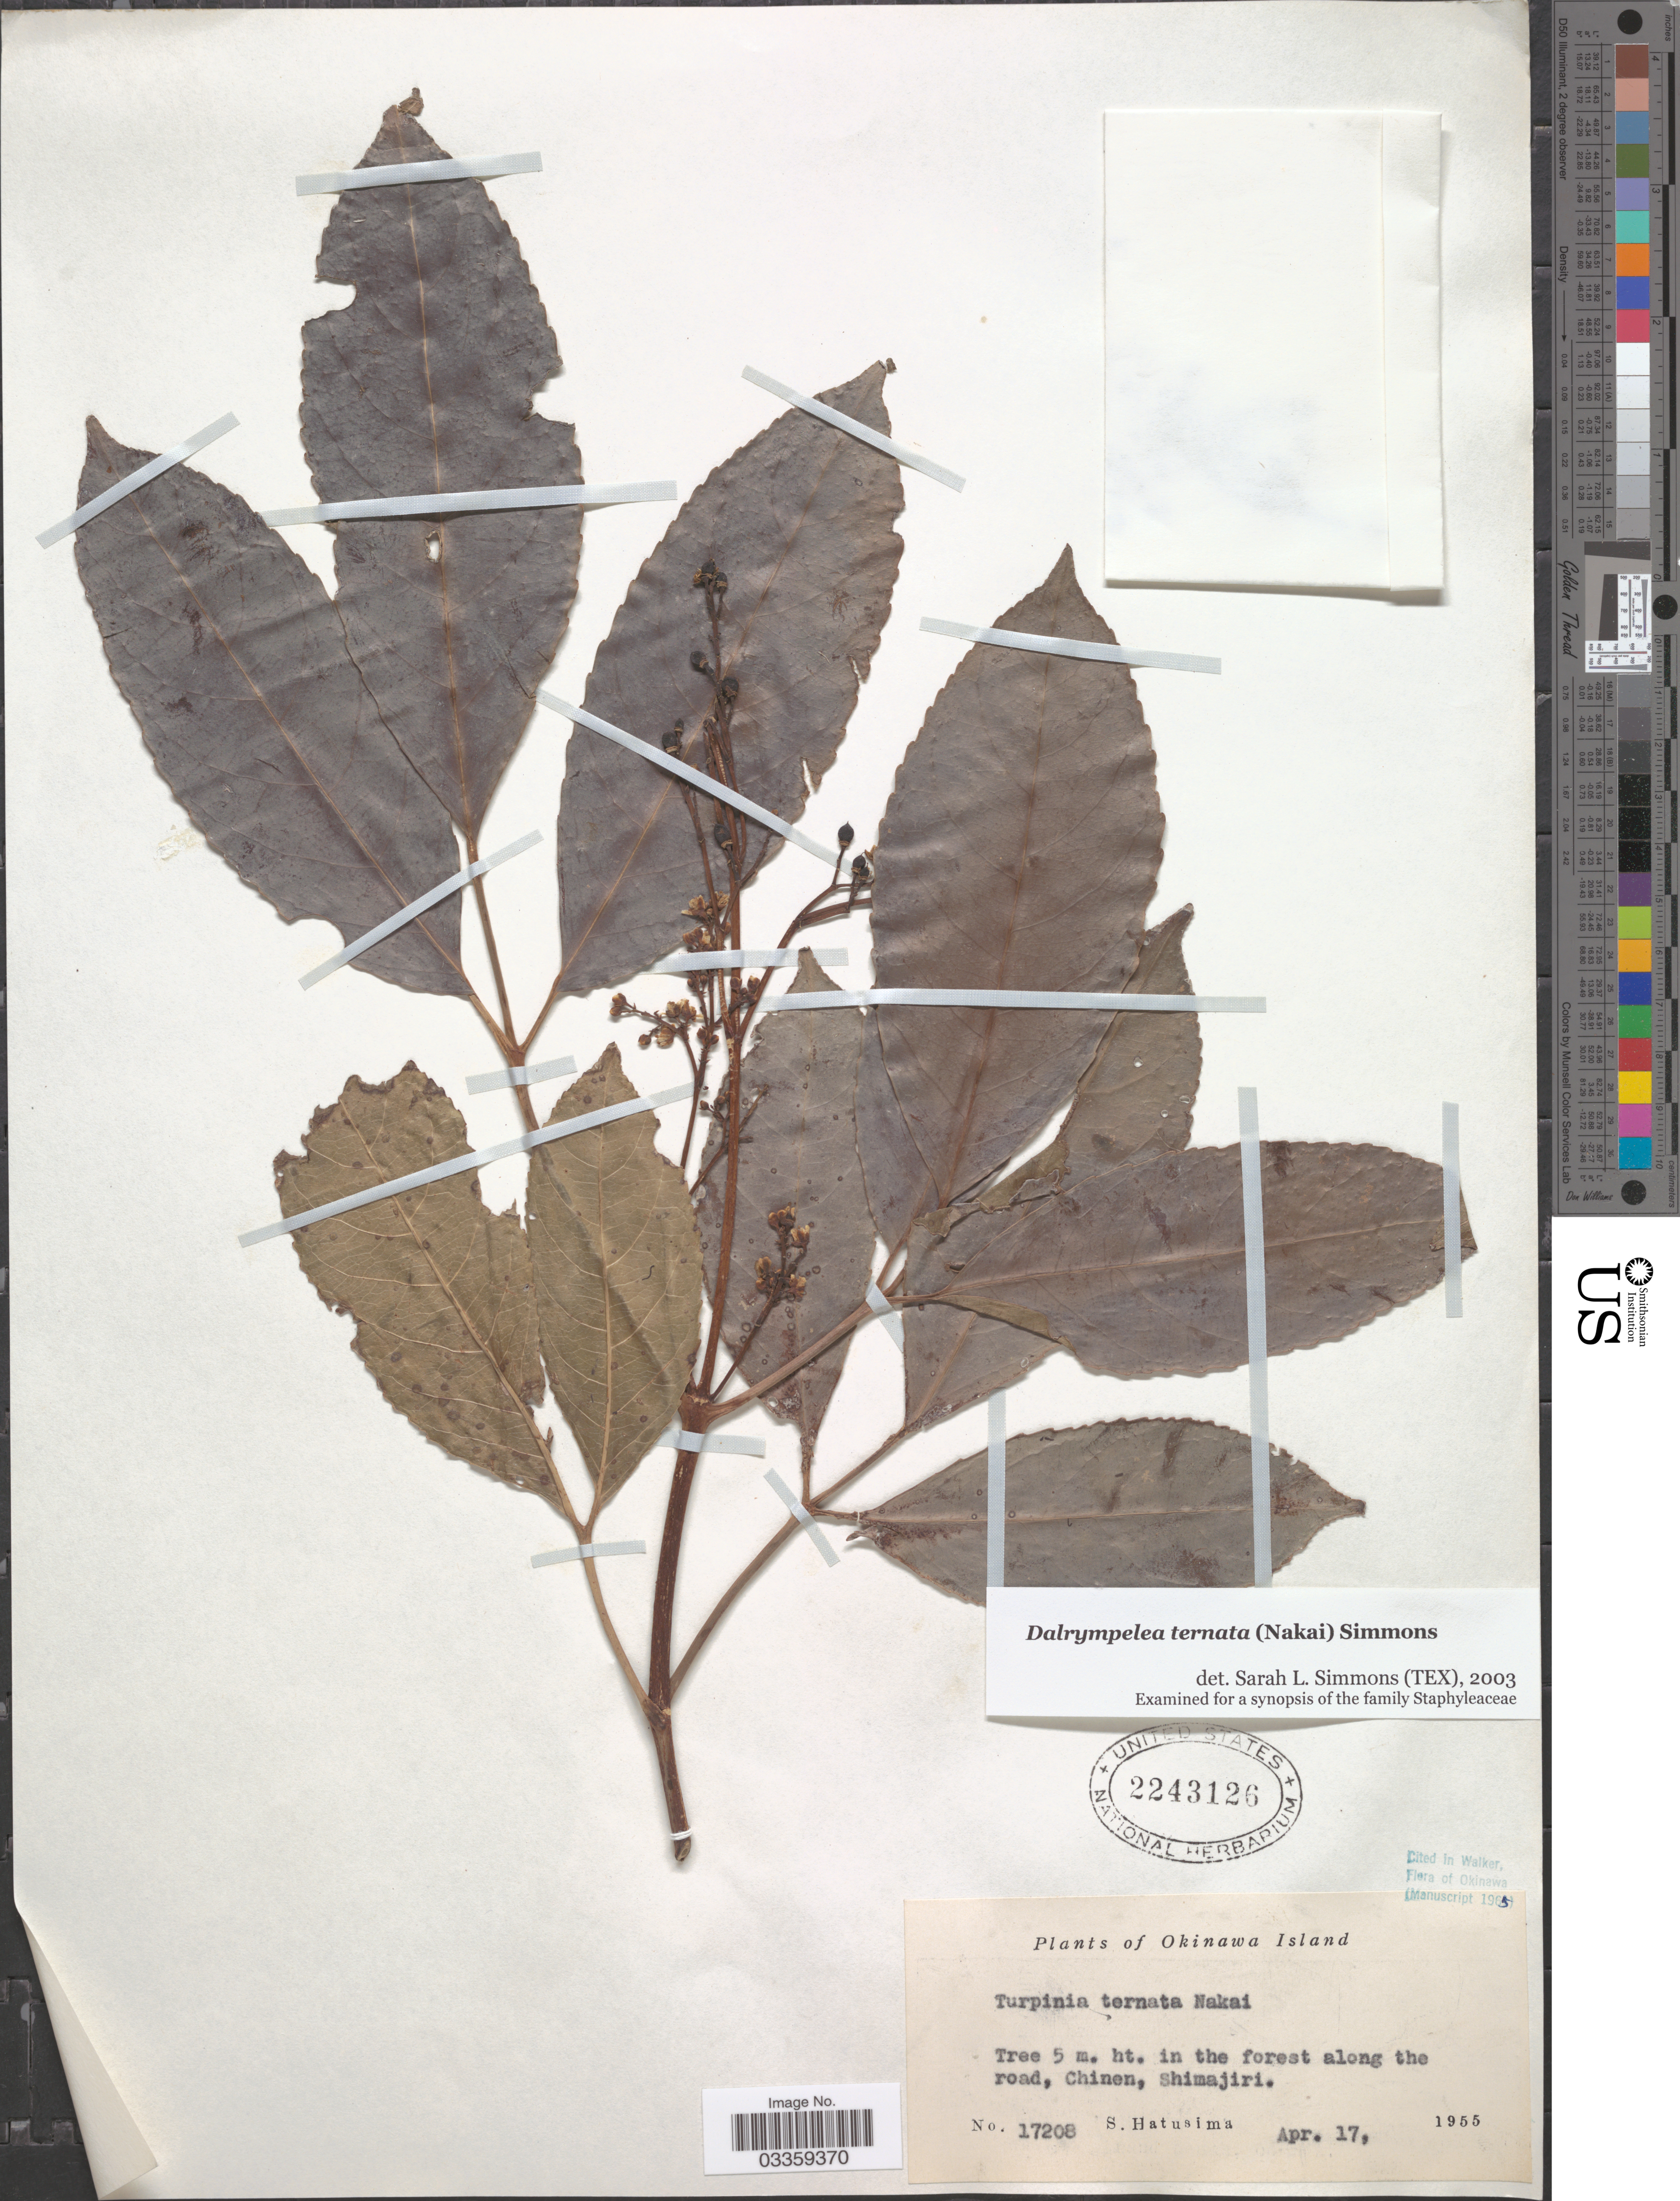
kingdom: Plantae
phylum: Tracheophyta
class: Magnoliopsida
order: Crossosomatales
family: Staphyleaceae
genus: Turpinia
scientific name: Turpinia ternata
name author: Nakai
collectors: S. Hatusima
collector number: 17208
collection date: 1955-04-17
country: Japan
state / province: Okinawa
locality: Okinawa Island, in the forest along the road, Chinen, Shimajiri.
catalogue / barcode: US 2243126